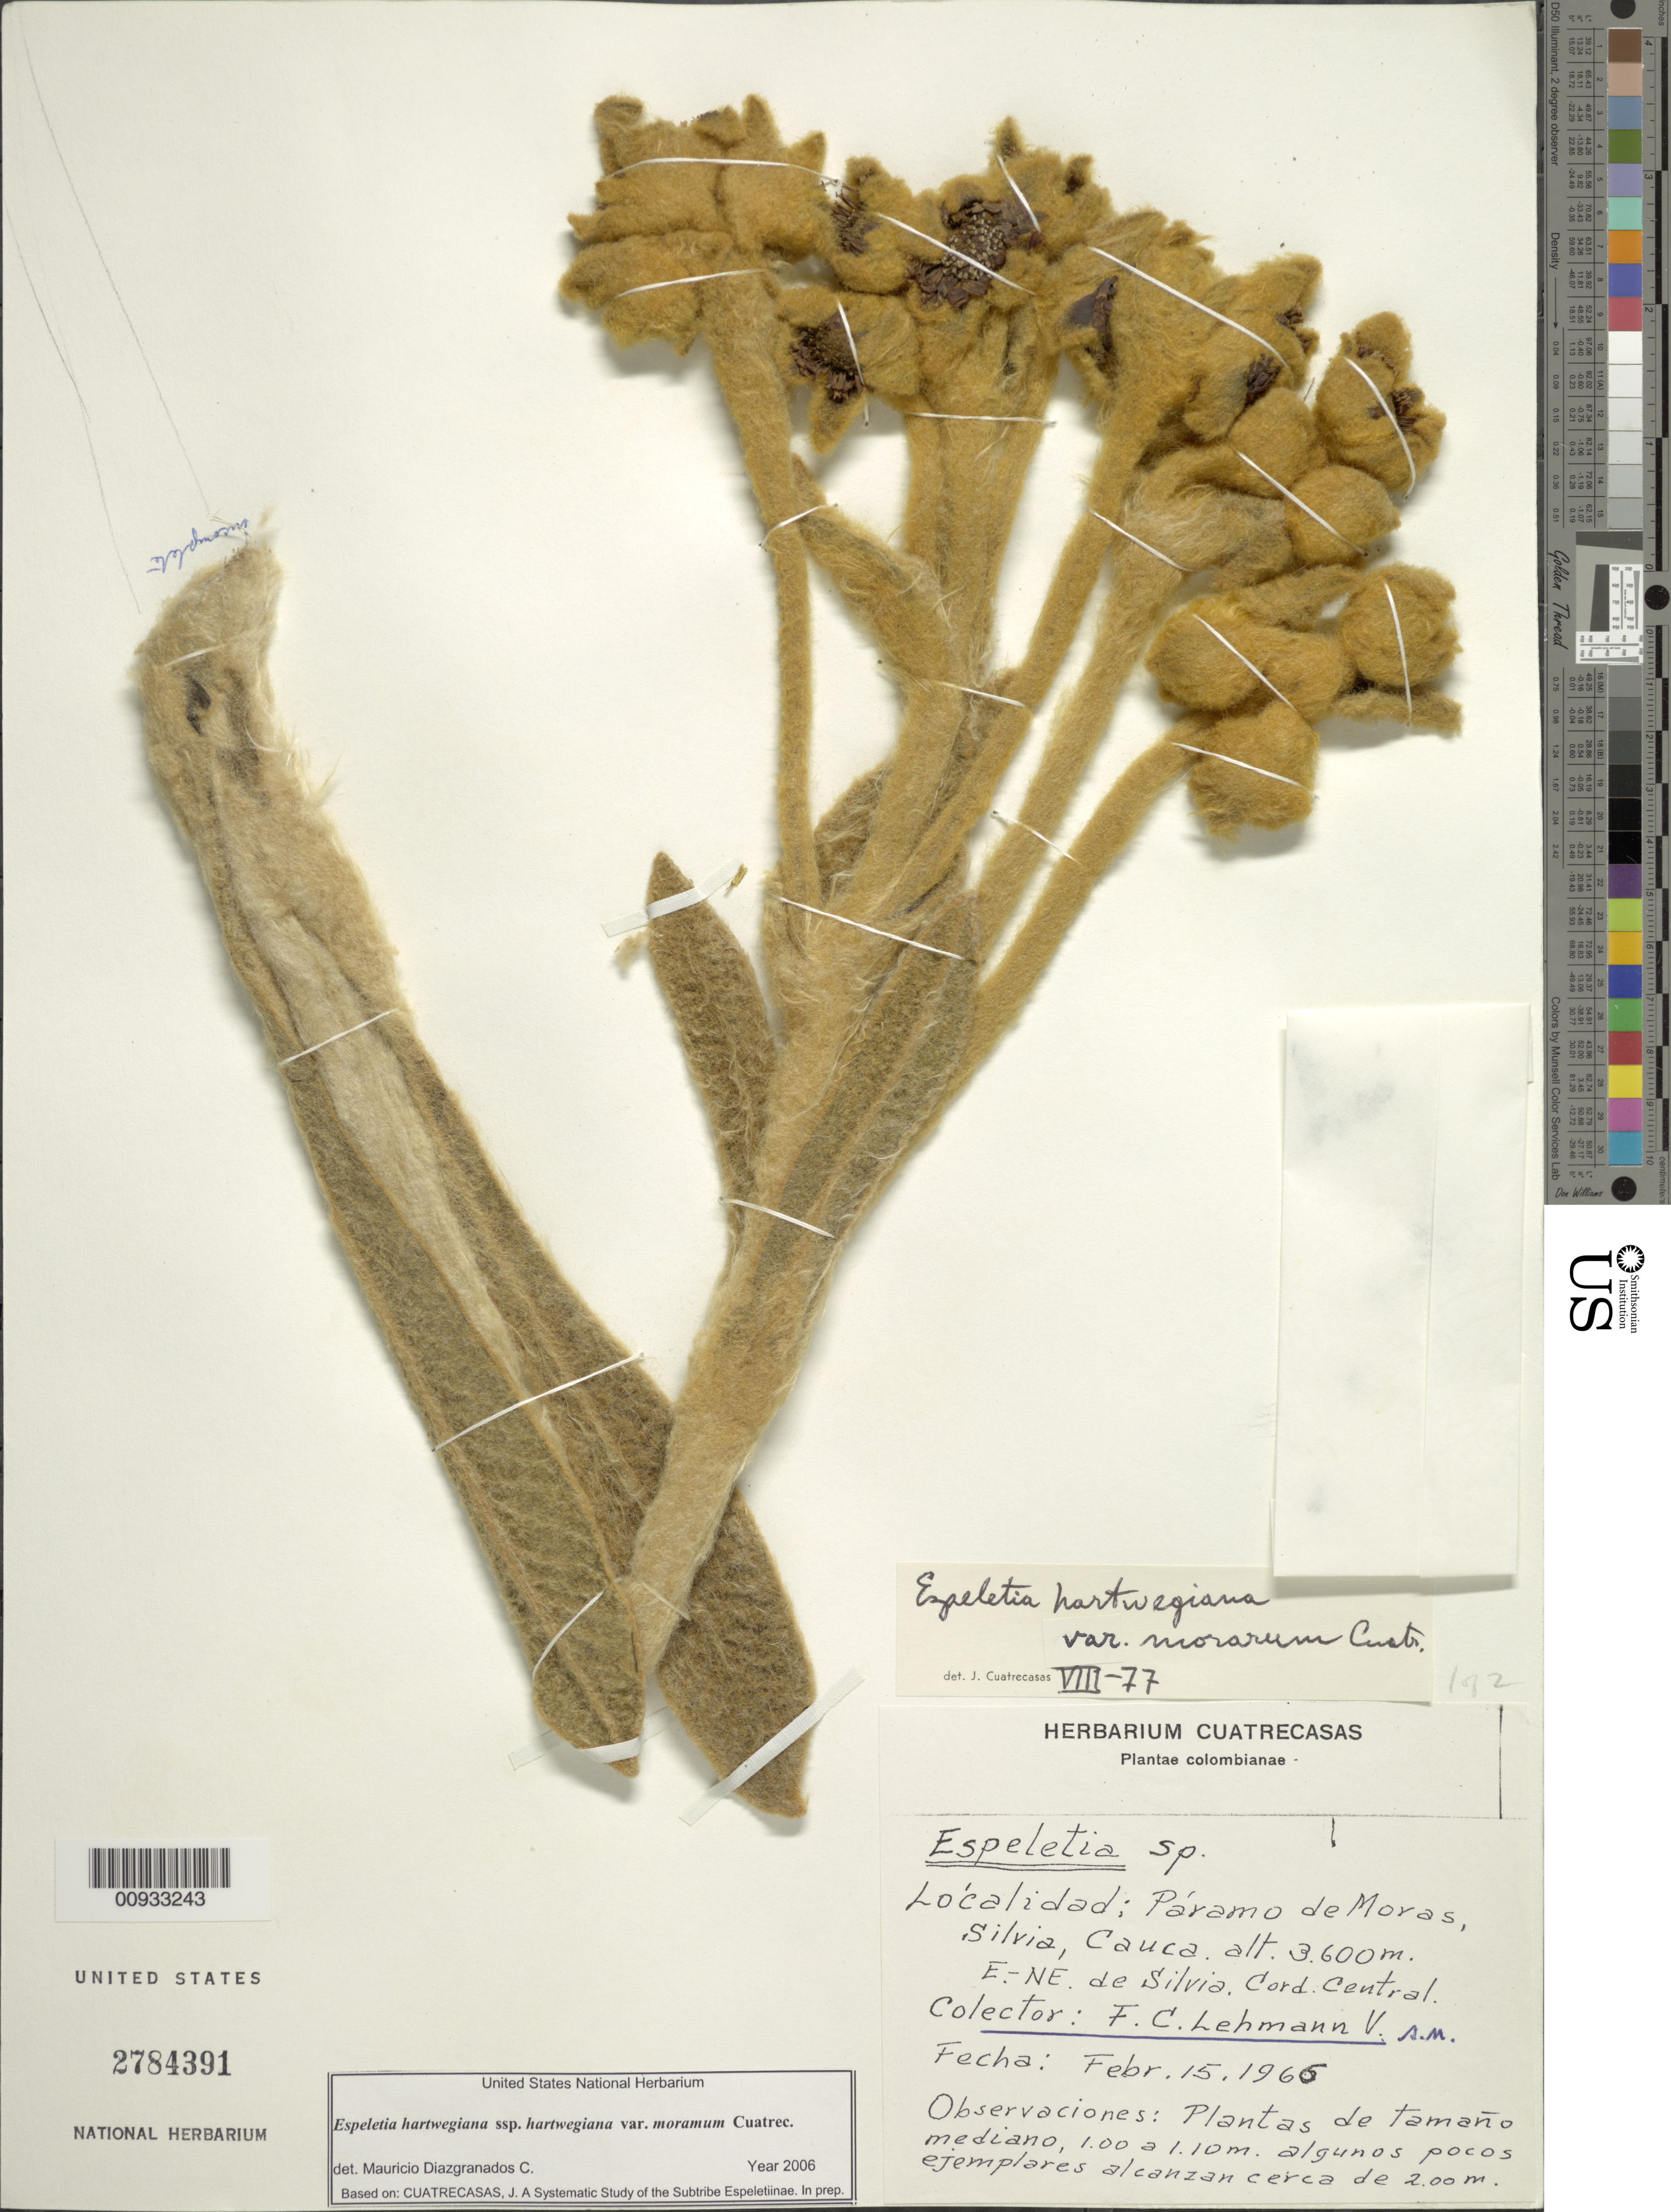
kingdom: Plantae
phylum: Tracheophyta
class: Magnoliopsida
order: Asterales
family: Asteraceae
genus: Espeletia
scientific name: Espeletia hartwegiana var. morarum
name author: Cuatrec.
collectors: F. C. Lehmann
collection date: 1966-02-15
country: Colombia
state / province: Cauca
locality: Páramo de Moras. Silvia, E-NE de Silvia, Cordillera Central.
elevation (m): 3600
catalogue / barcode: US 2784391